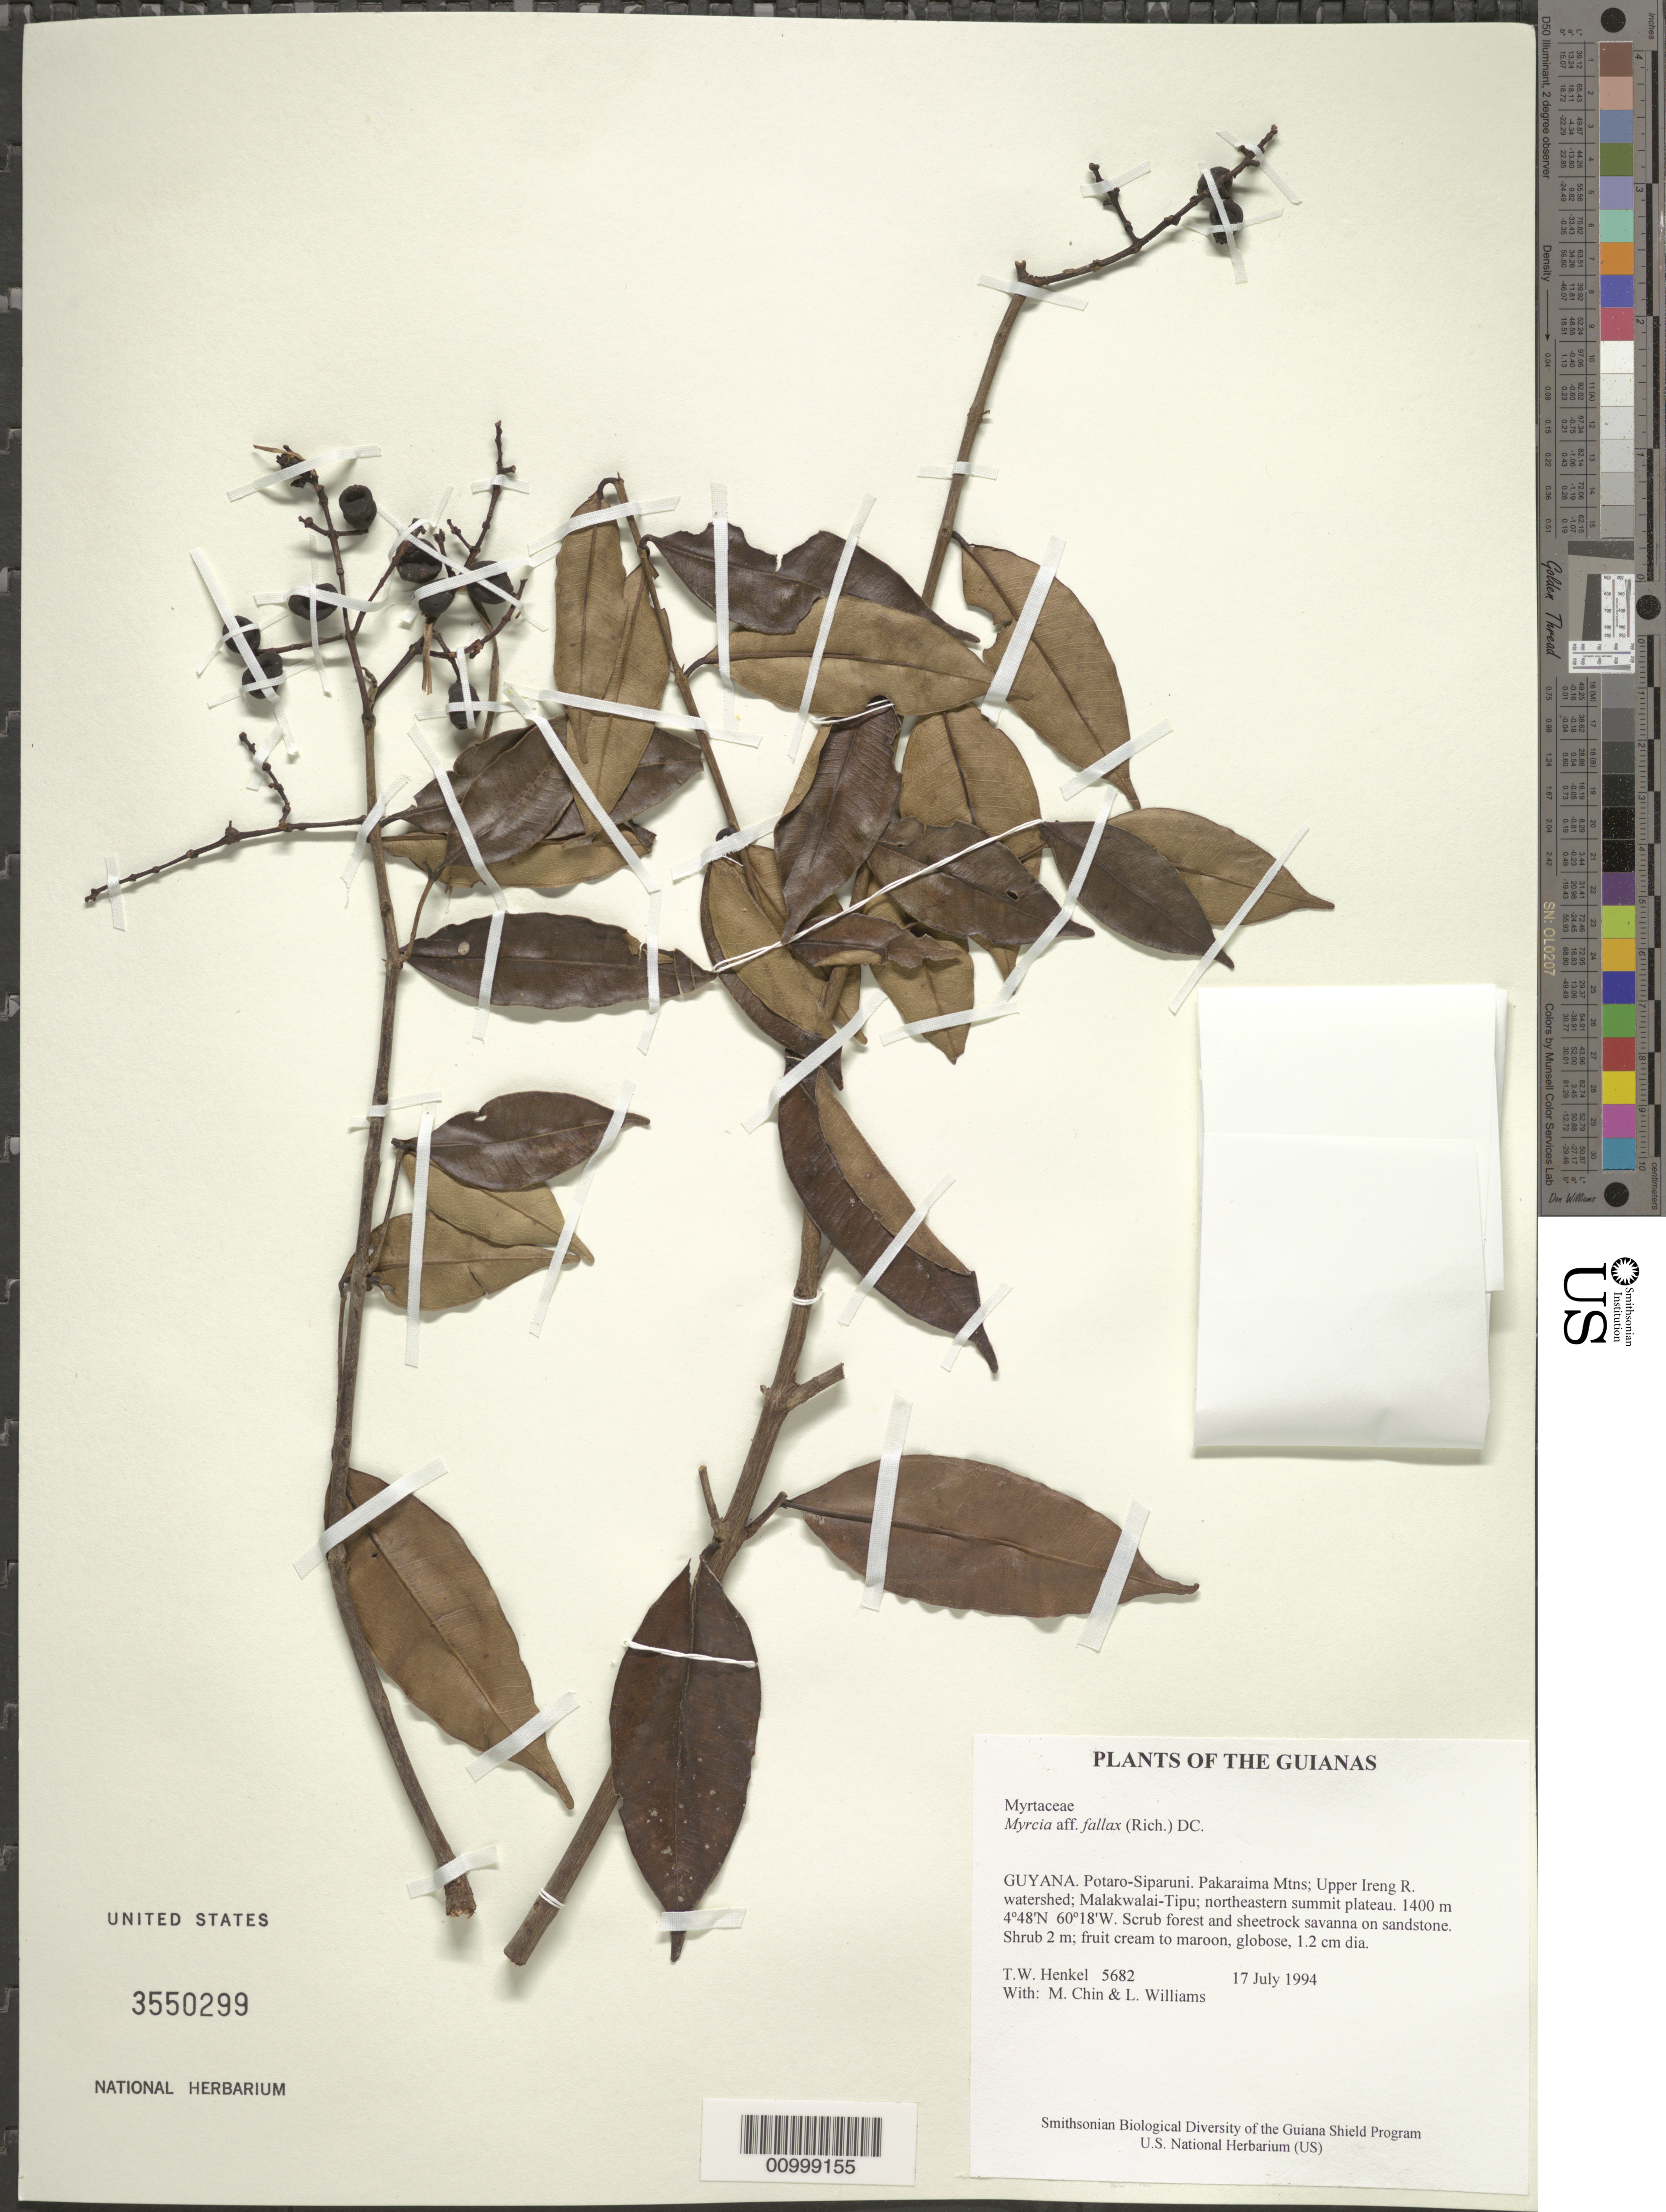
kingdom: Plantae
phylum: Tracheophyta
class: Magnoliopsida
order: Myrtales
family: Myrtaceae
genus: Myrcia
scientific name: Myrcia fallax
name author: (Rich.) DC.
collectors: T. Henkel, M. Chin & L. Williams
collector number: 5682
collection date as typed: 17 July 1994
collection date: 1994-07-17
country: Guyana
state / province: Potaro-Siparuni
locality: Pakaraima Mtns; Upper Ireng R. watershed; Malakwalai-Tipu; northeastern summit plateau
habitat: Scrub forest and sheetrock savanna on sandstone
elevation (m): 1400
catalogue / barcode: US 3550299